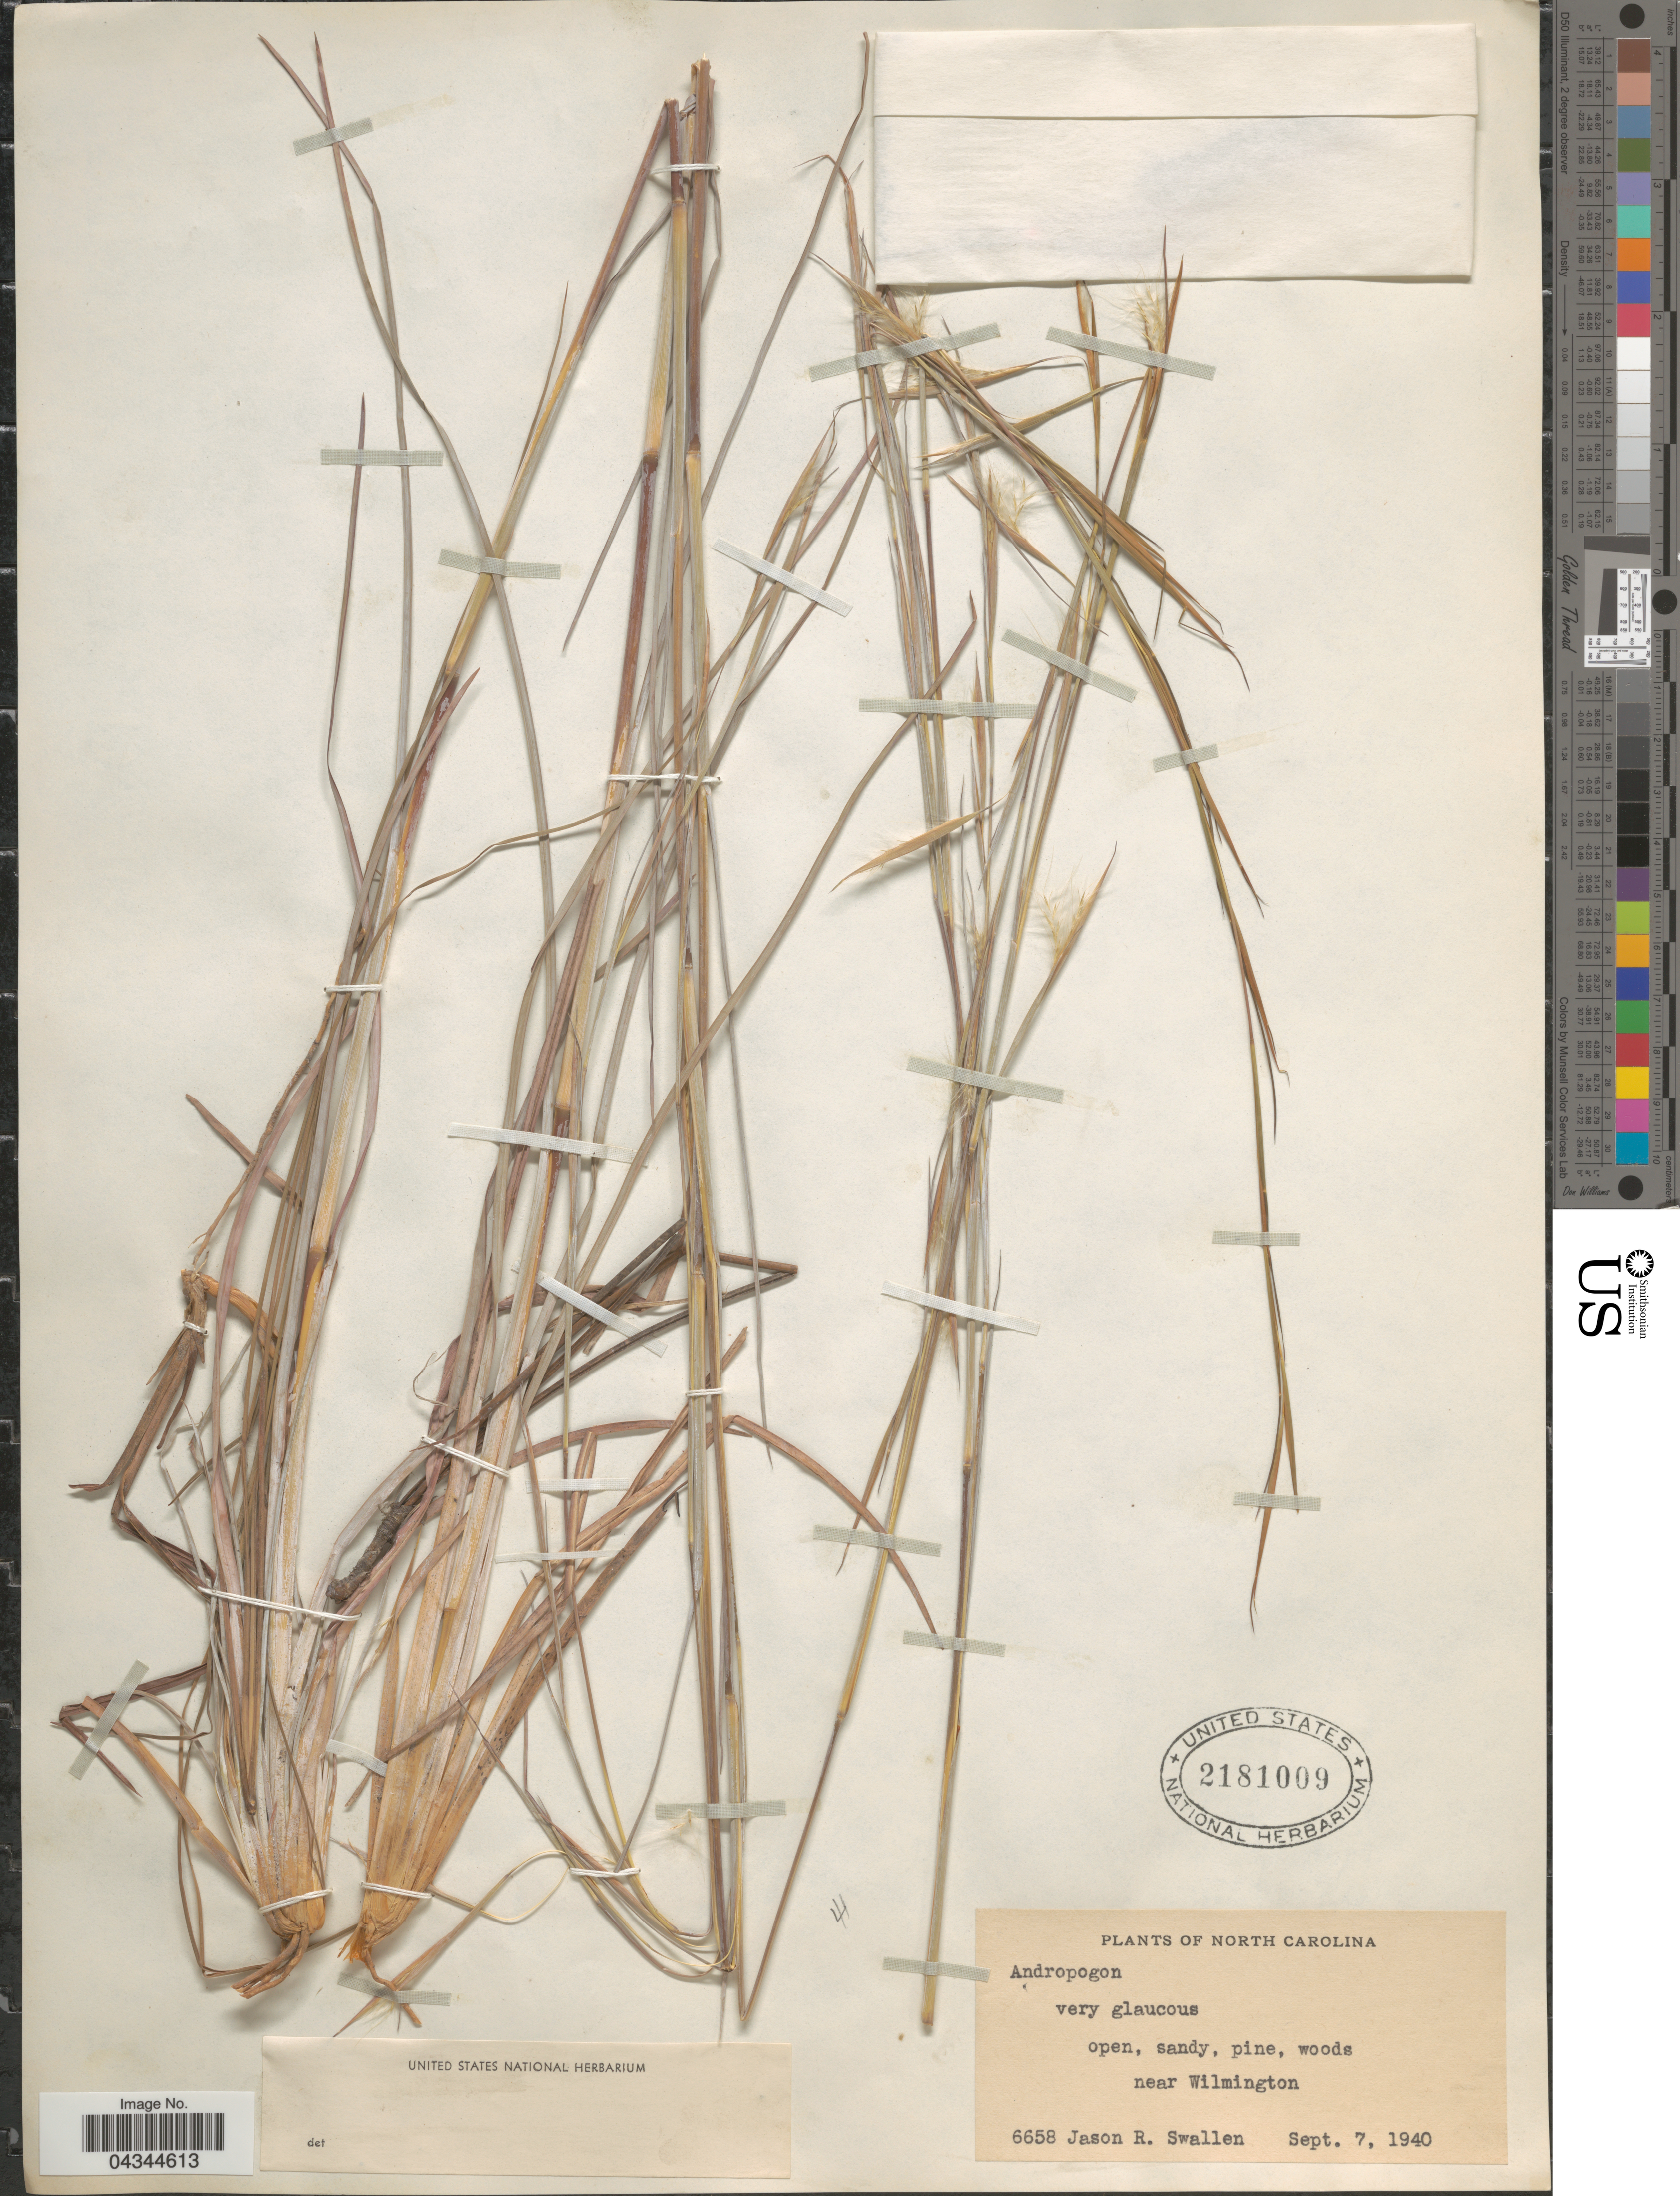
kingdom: Plantae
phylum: Tracheophyta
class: Liliopsida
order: Poales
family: Poaceae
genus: Andropogon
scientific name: Andropogon sp.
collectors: J. R. Swallen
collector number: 6658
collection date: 1940-09-07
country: United States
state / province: North Carolina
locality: Woods near Wilmington.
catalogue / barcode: US 2181009